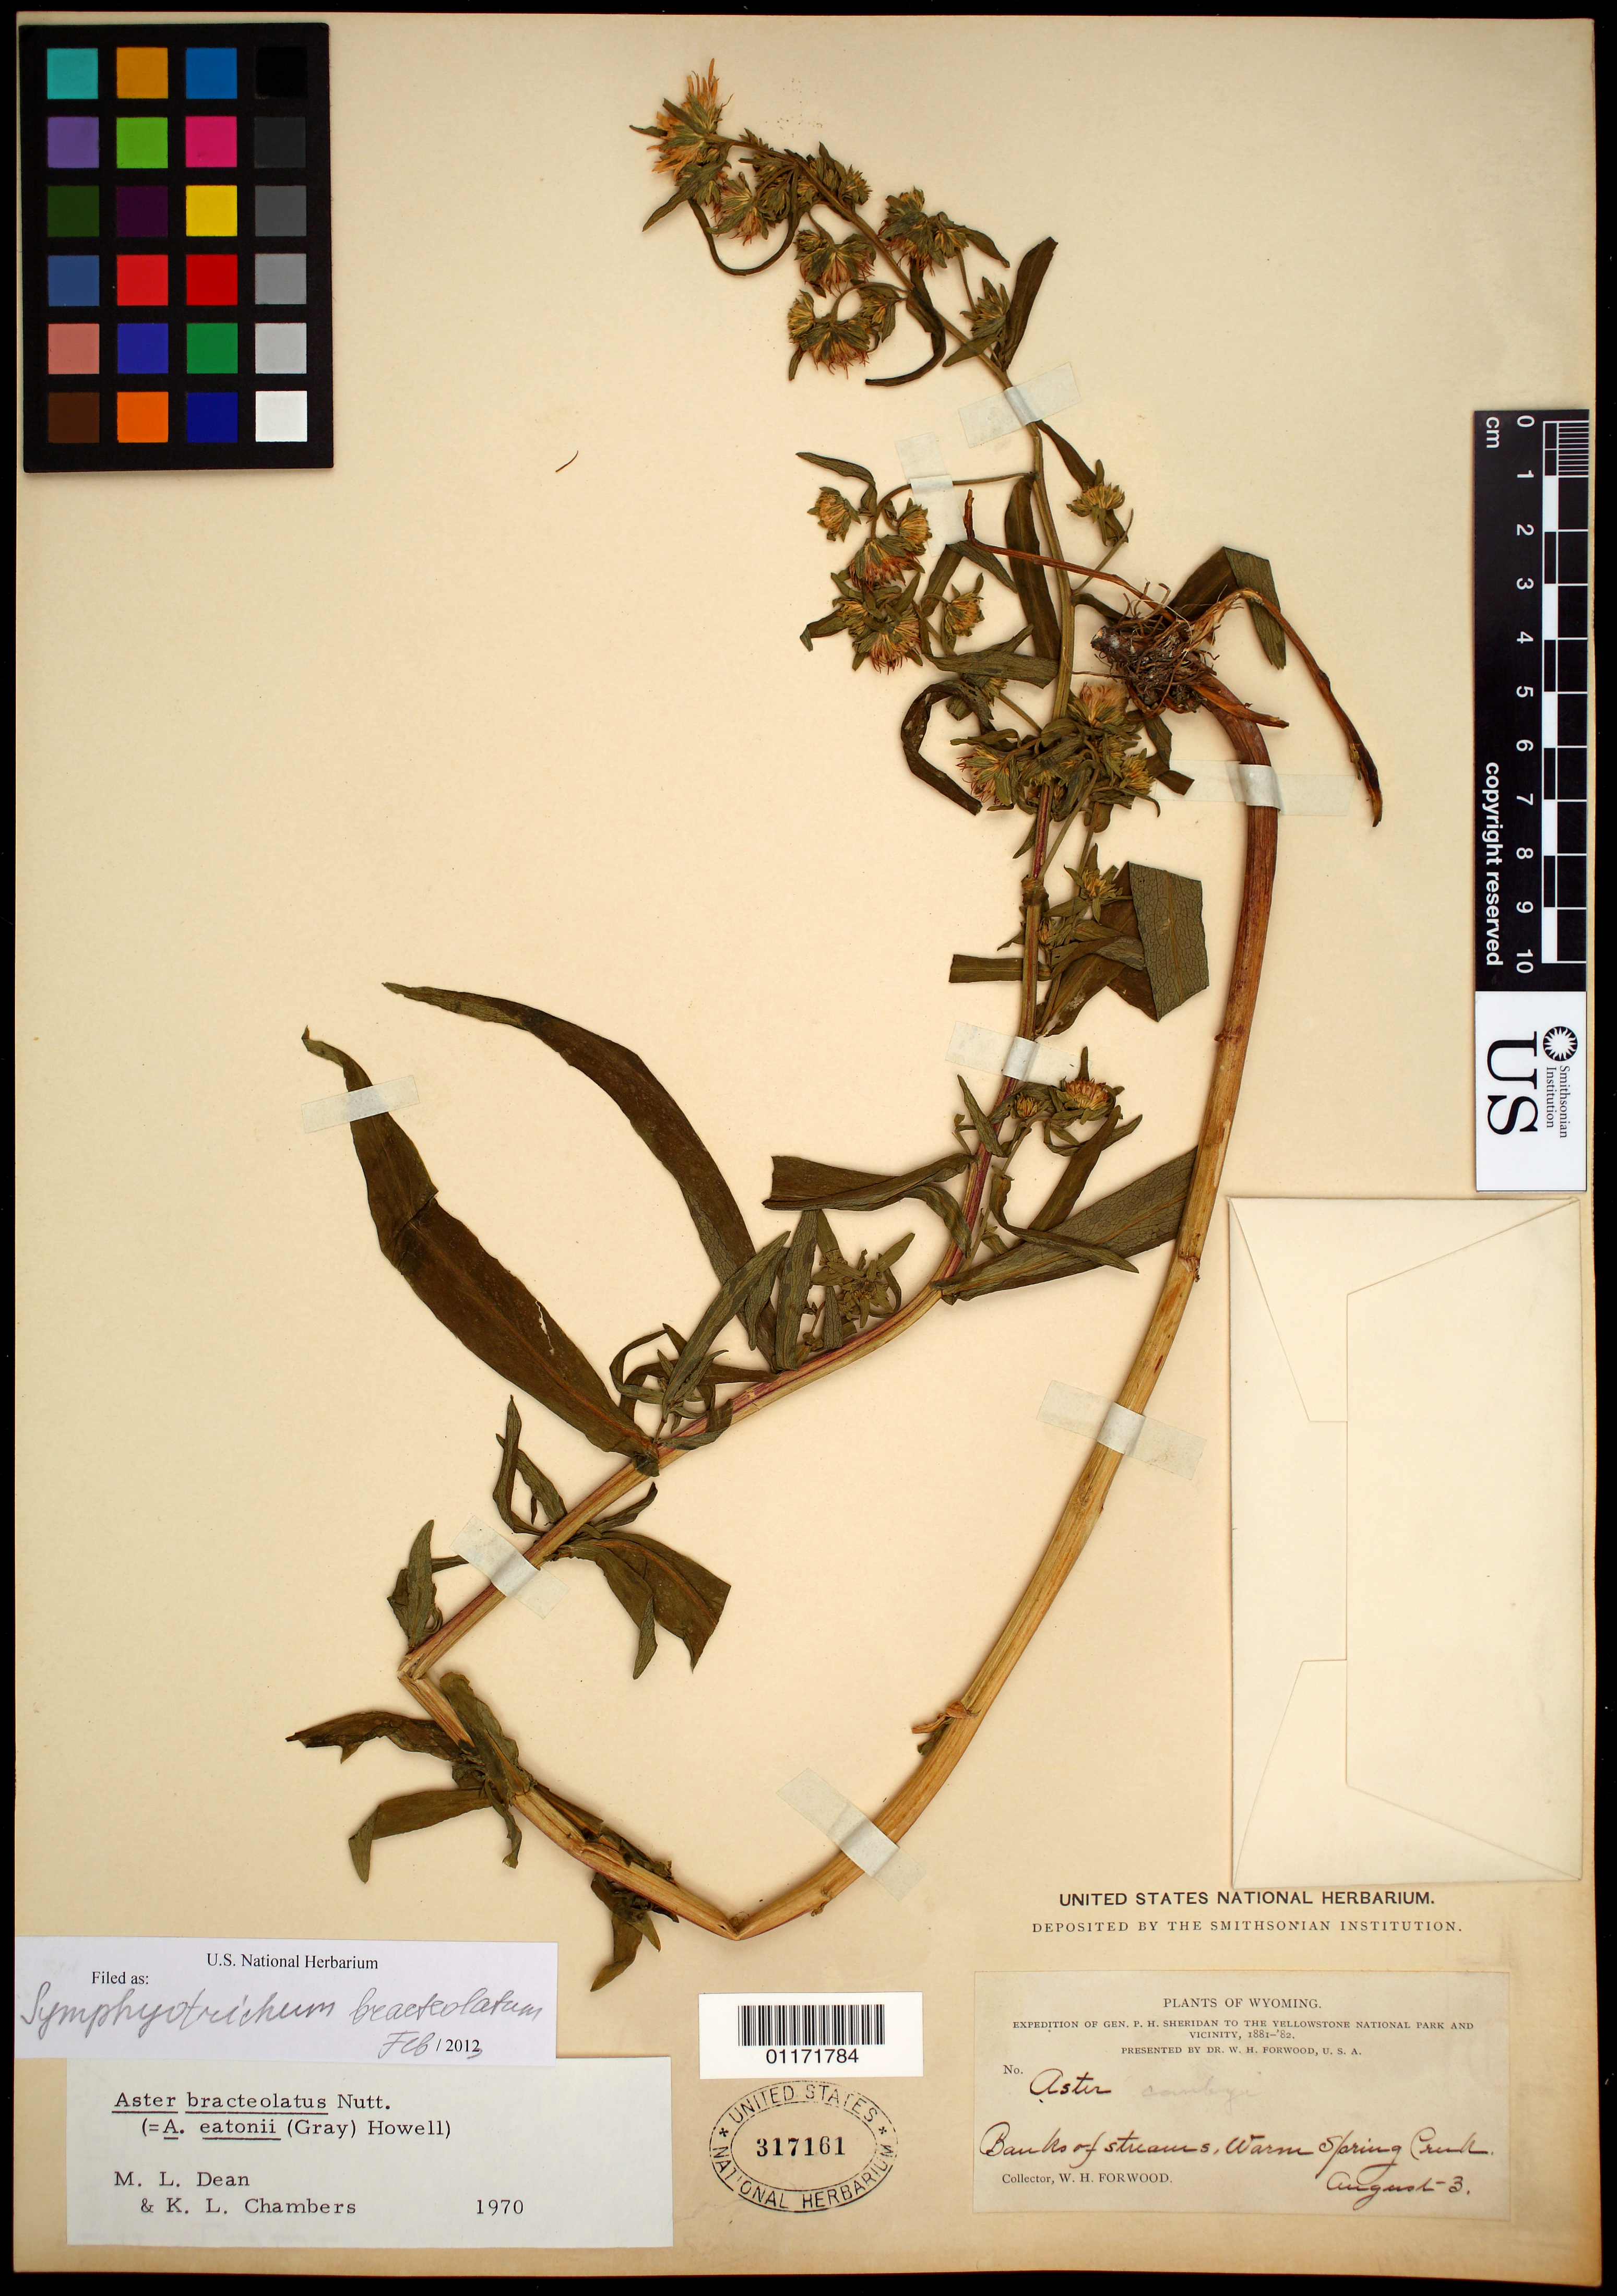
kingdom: Plantae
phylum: Tracheophyta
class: Magnoliopsida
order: Asterales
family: Asteraceae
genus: Symphyotrichum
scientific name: Symphyotrichum bracteolatum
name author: (Nutt.) G.L. Nesom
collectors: W. Forwood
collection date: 1881-08-03 or 1882-08-03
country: United States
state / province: Wyoming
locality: Warm Spring Creek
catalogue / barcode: US 317161